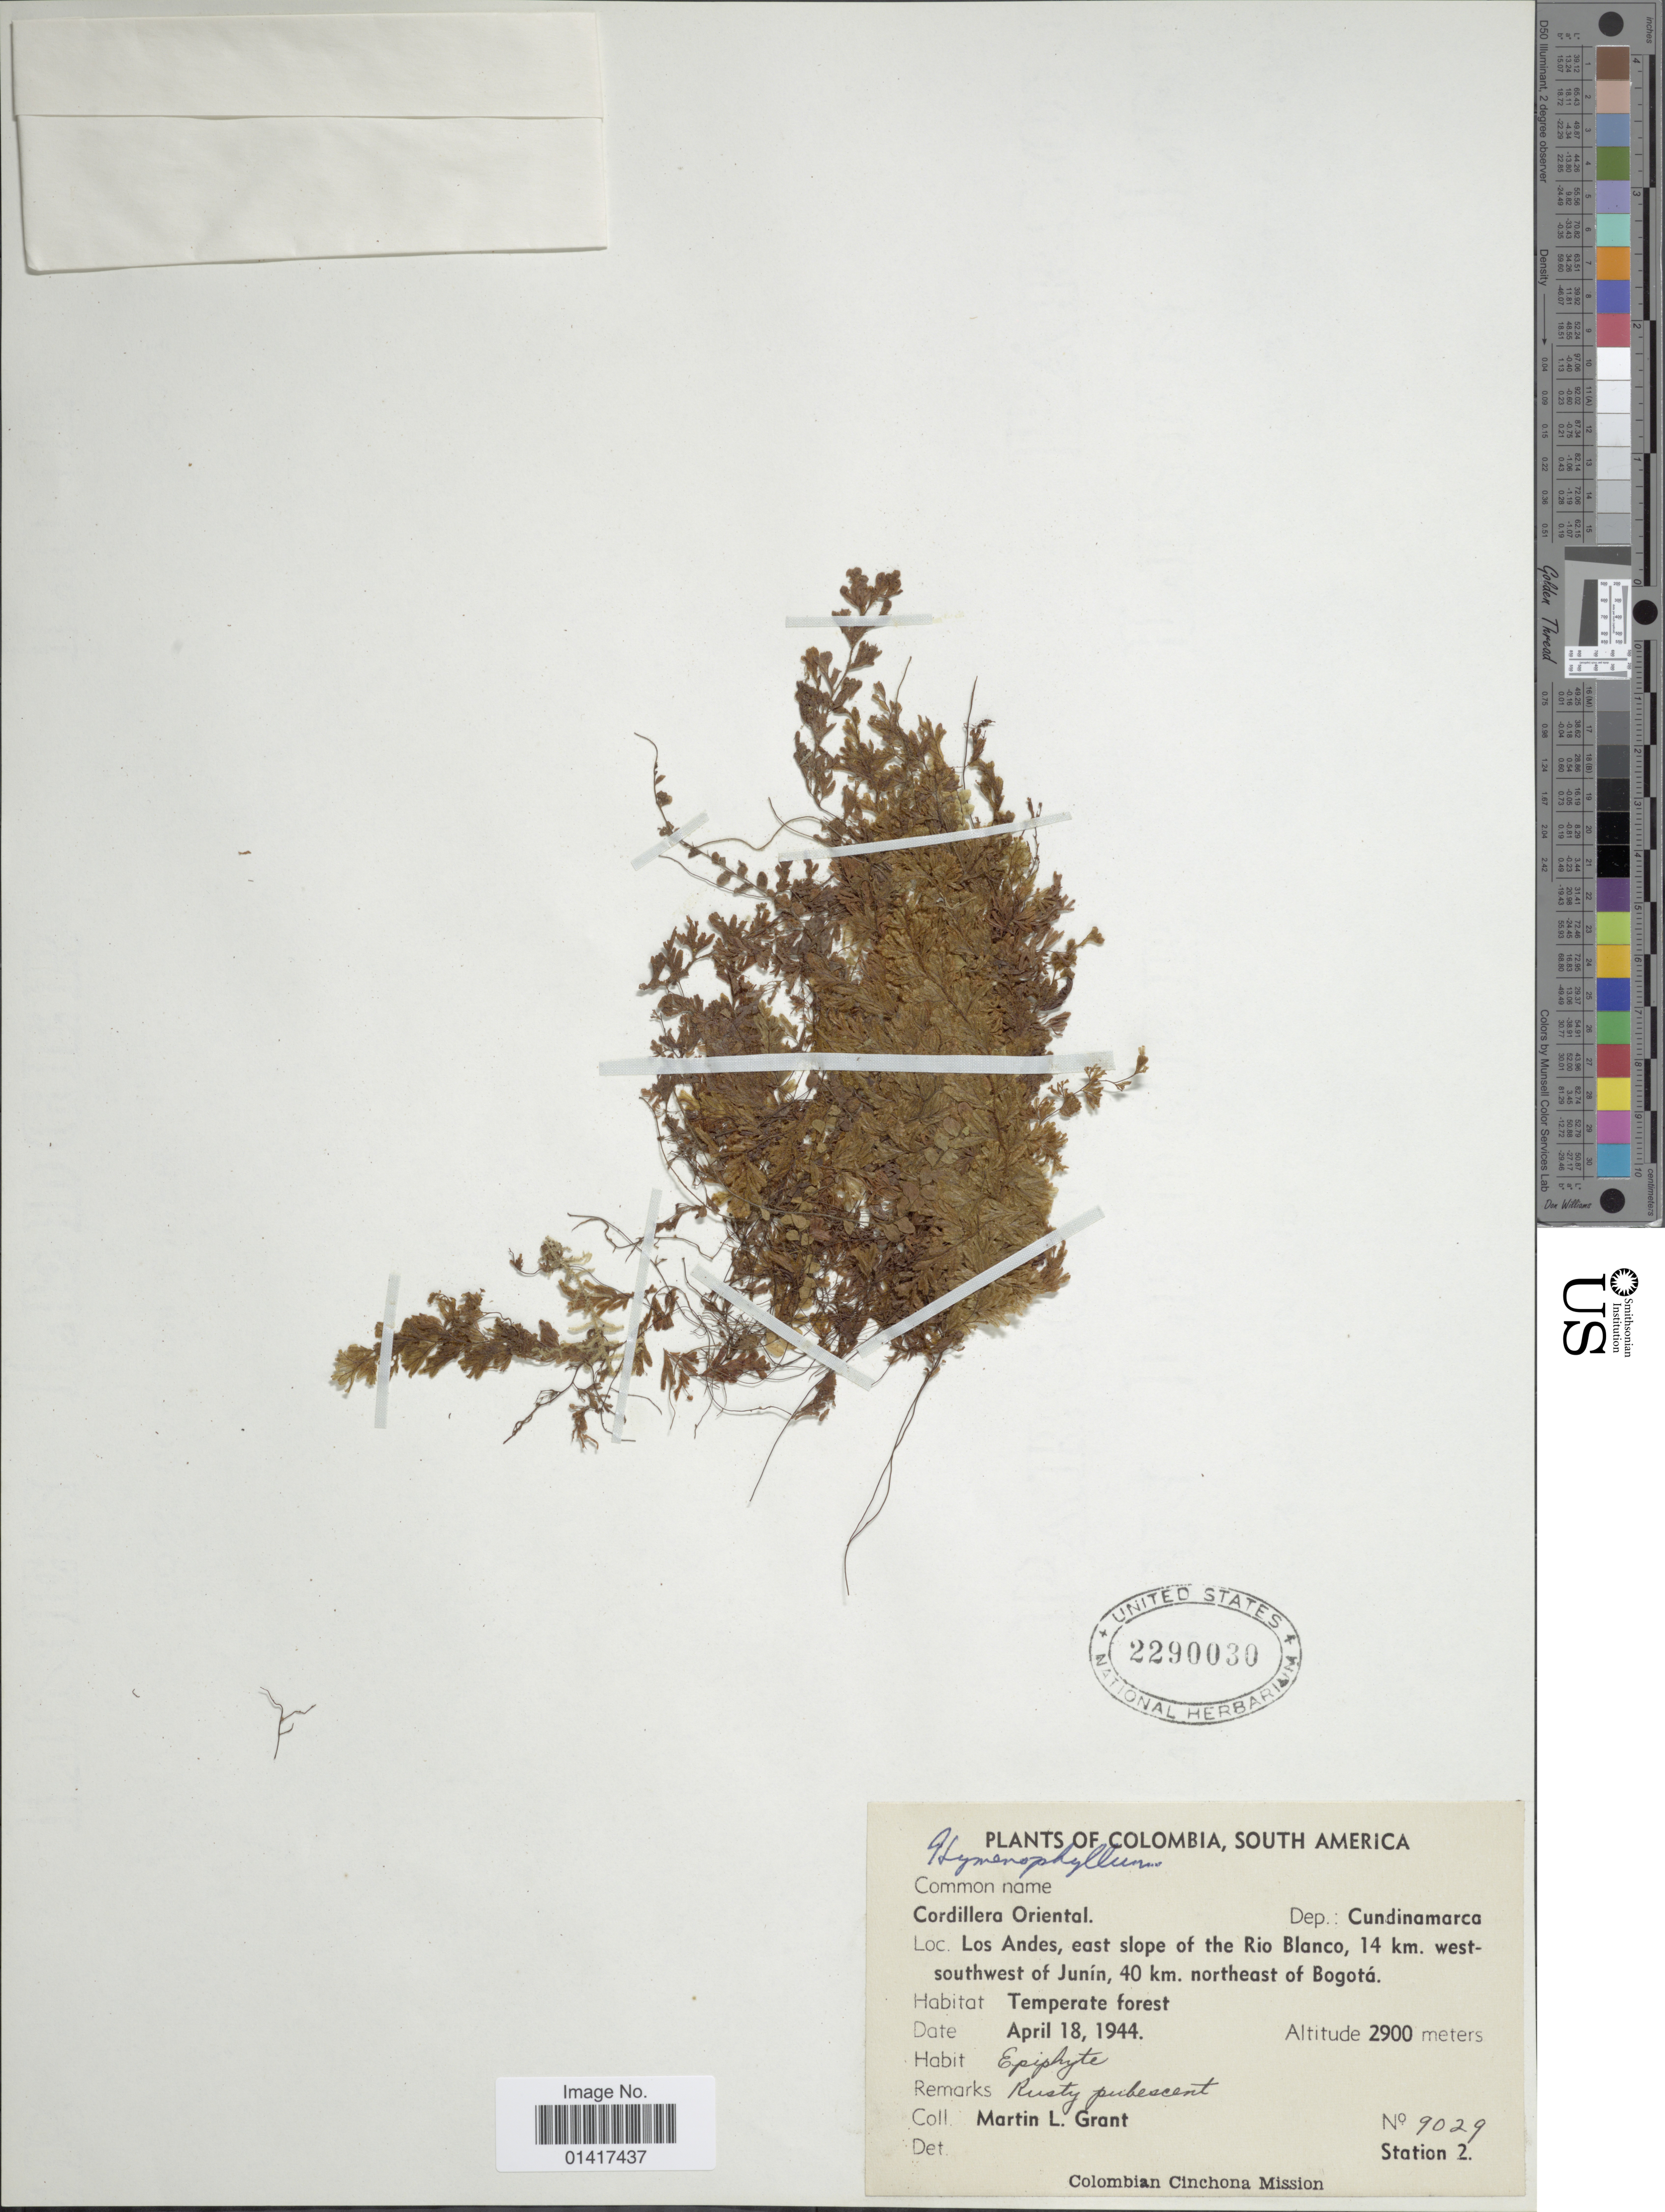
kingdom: Plantae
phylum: Tracheophyta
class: Polypodiopsida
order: Hymenophyllales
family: Hymenophyllaceae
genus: Hymenophyllum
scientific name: Hymenophyllum sp.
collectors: M. L. Grant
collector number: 9029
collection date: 1944-04-18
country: Colombia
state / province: Cundinamarca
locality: Cordillera Oriental. Los Andes, east slope of the Rio Blanco, 14 km. west southwest of Junin, 40 km. northeast of Bogota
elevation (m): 2900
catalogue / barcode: US 2290030